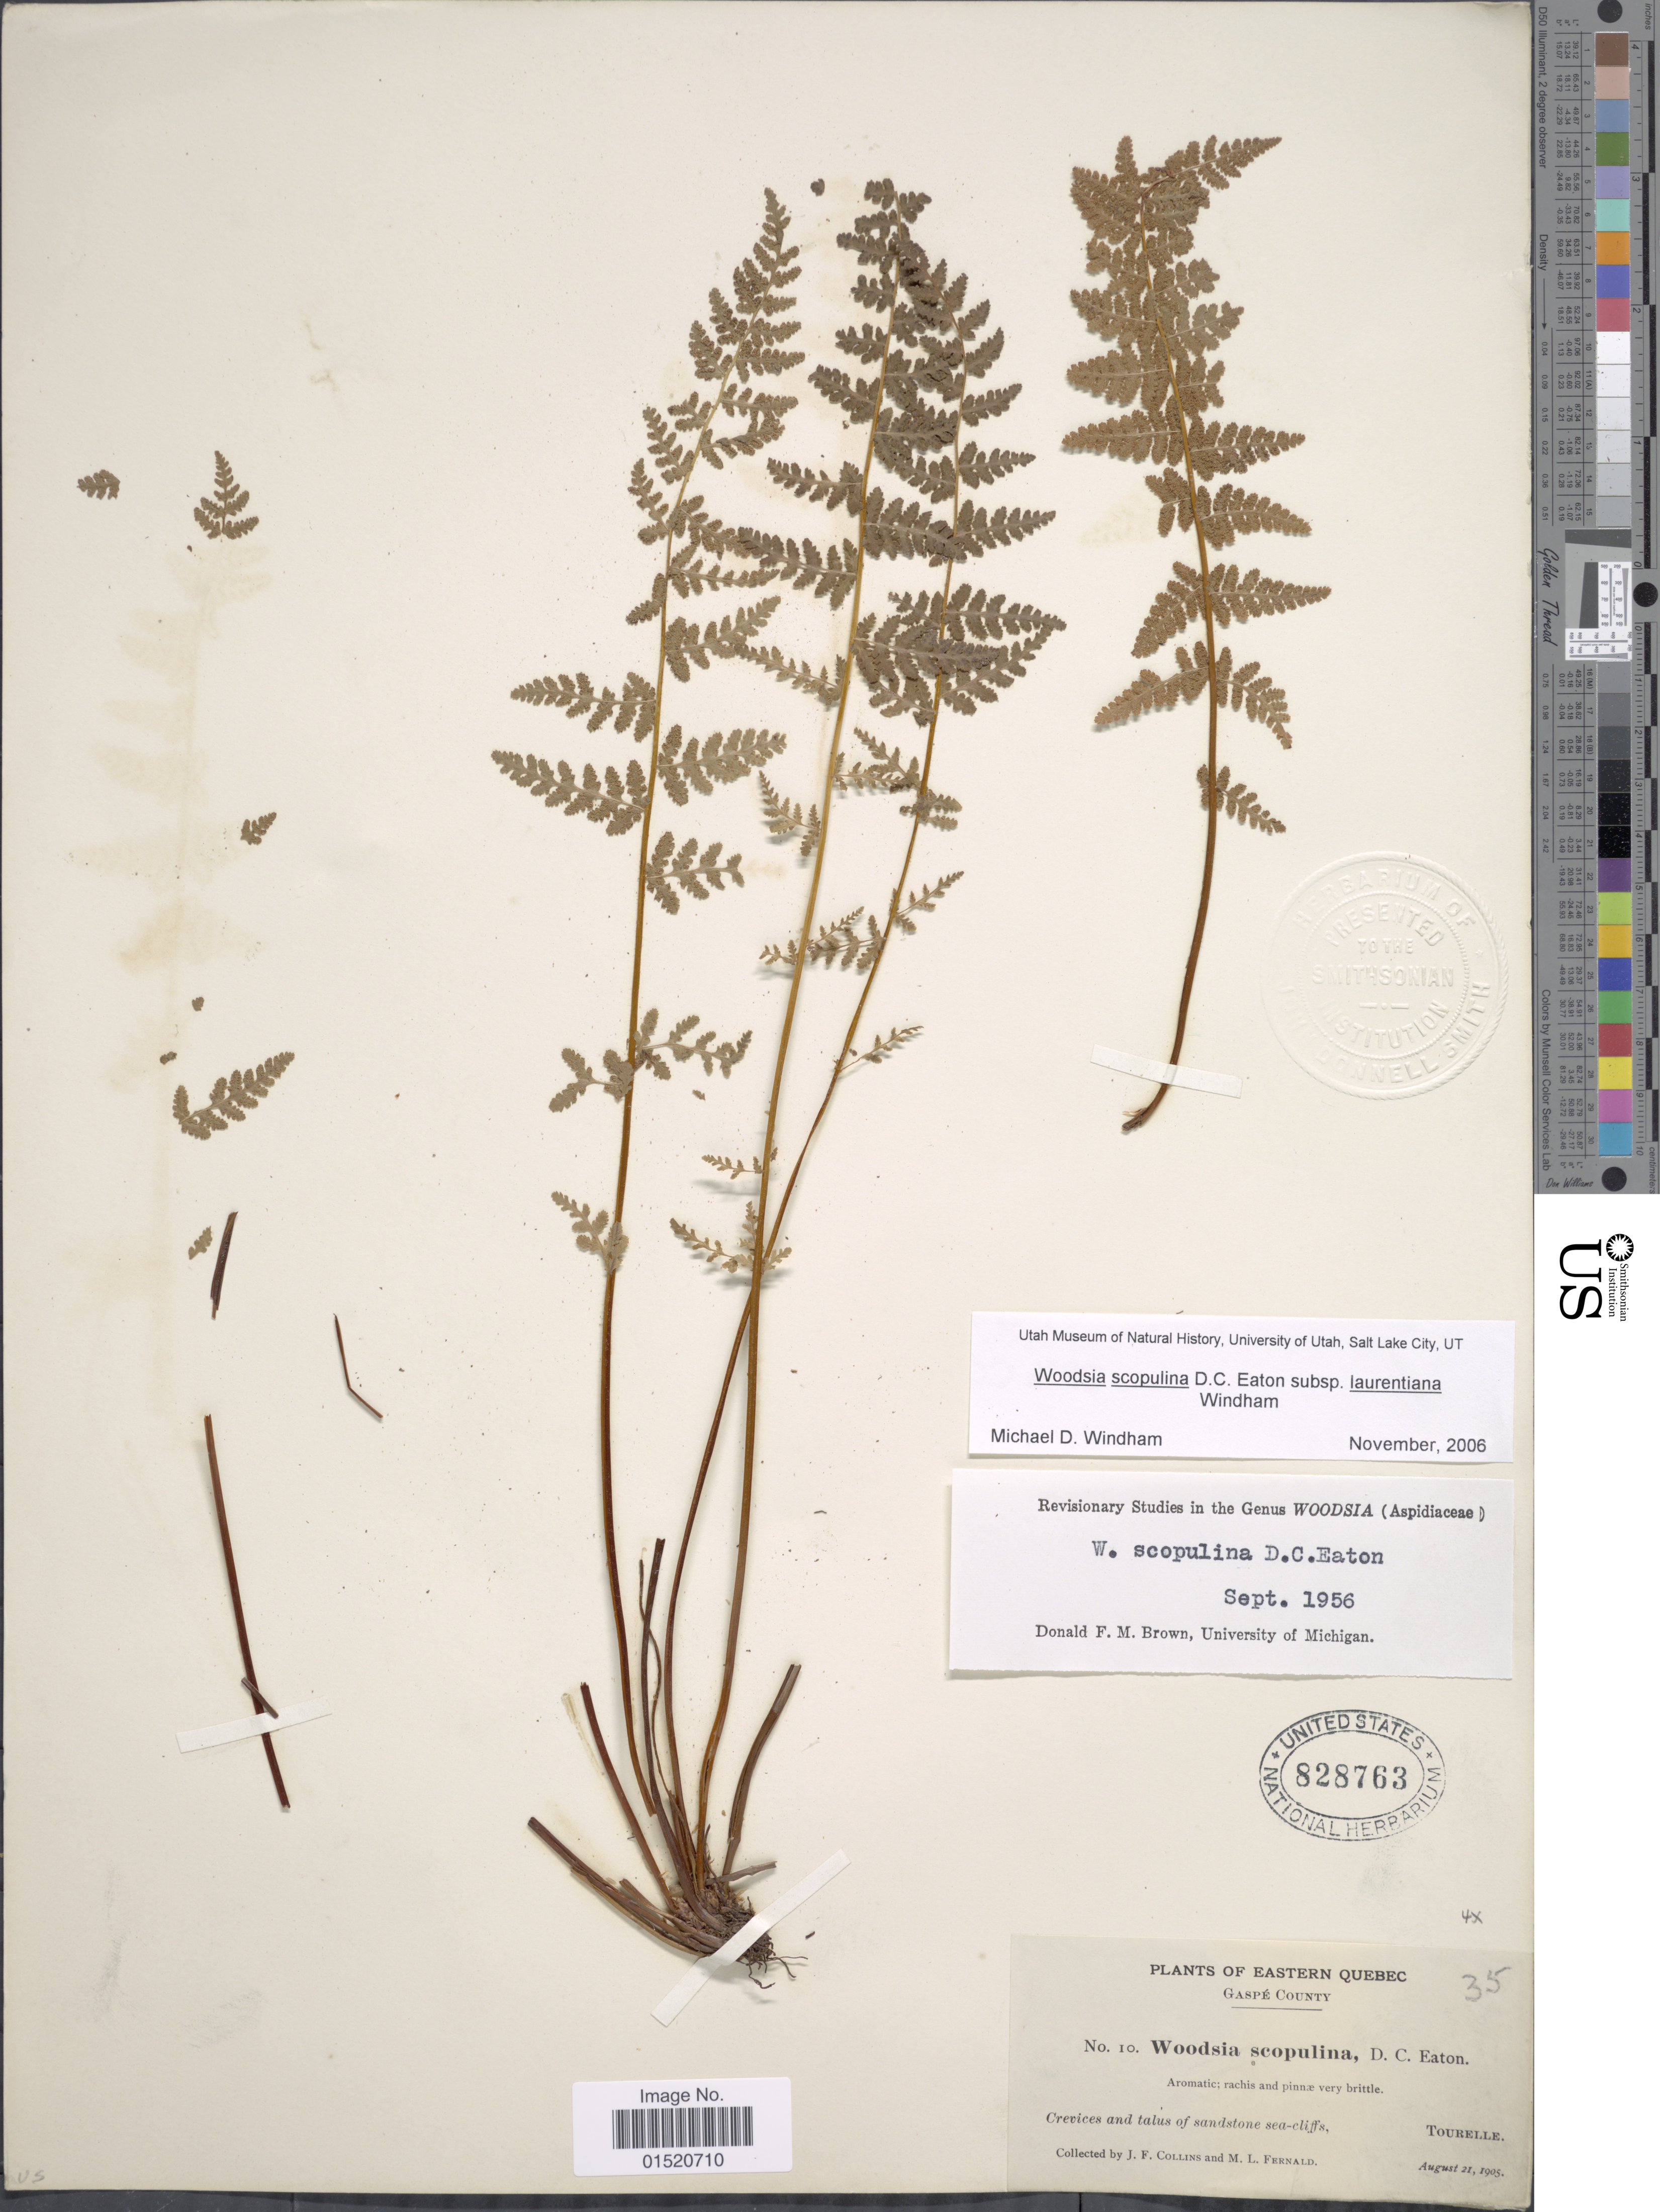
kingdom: Plantae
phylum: Tracheophyta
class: Polypodiopsida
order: Polypodiales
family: Woodsiaceae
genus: Woodsia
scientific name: Woodsia scopulina subsp. laurentiana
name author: Windham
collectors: J. Collins & M. L. Fernald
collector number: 10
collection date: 1905-08-21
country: Canada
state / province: Quebec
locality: Eastern Qubec, Gaspé County, Tourelle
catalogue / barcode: US 828763